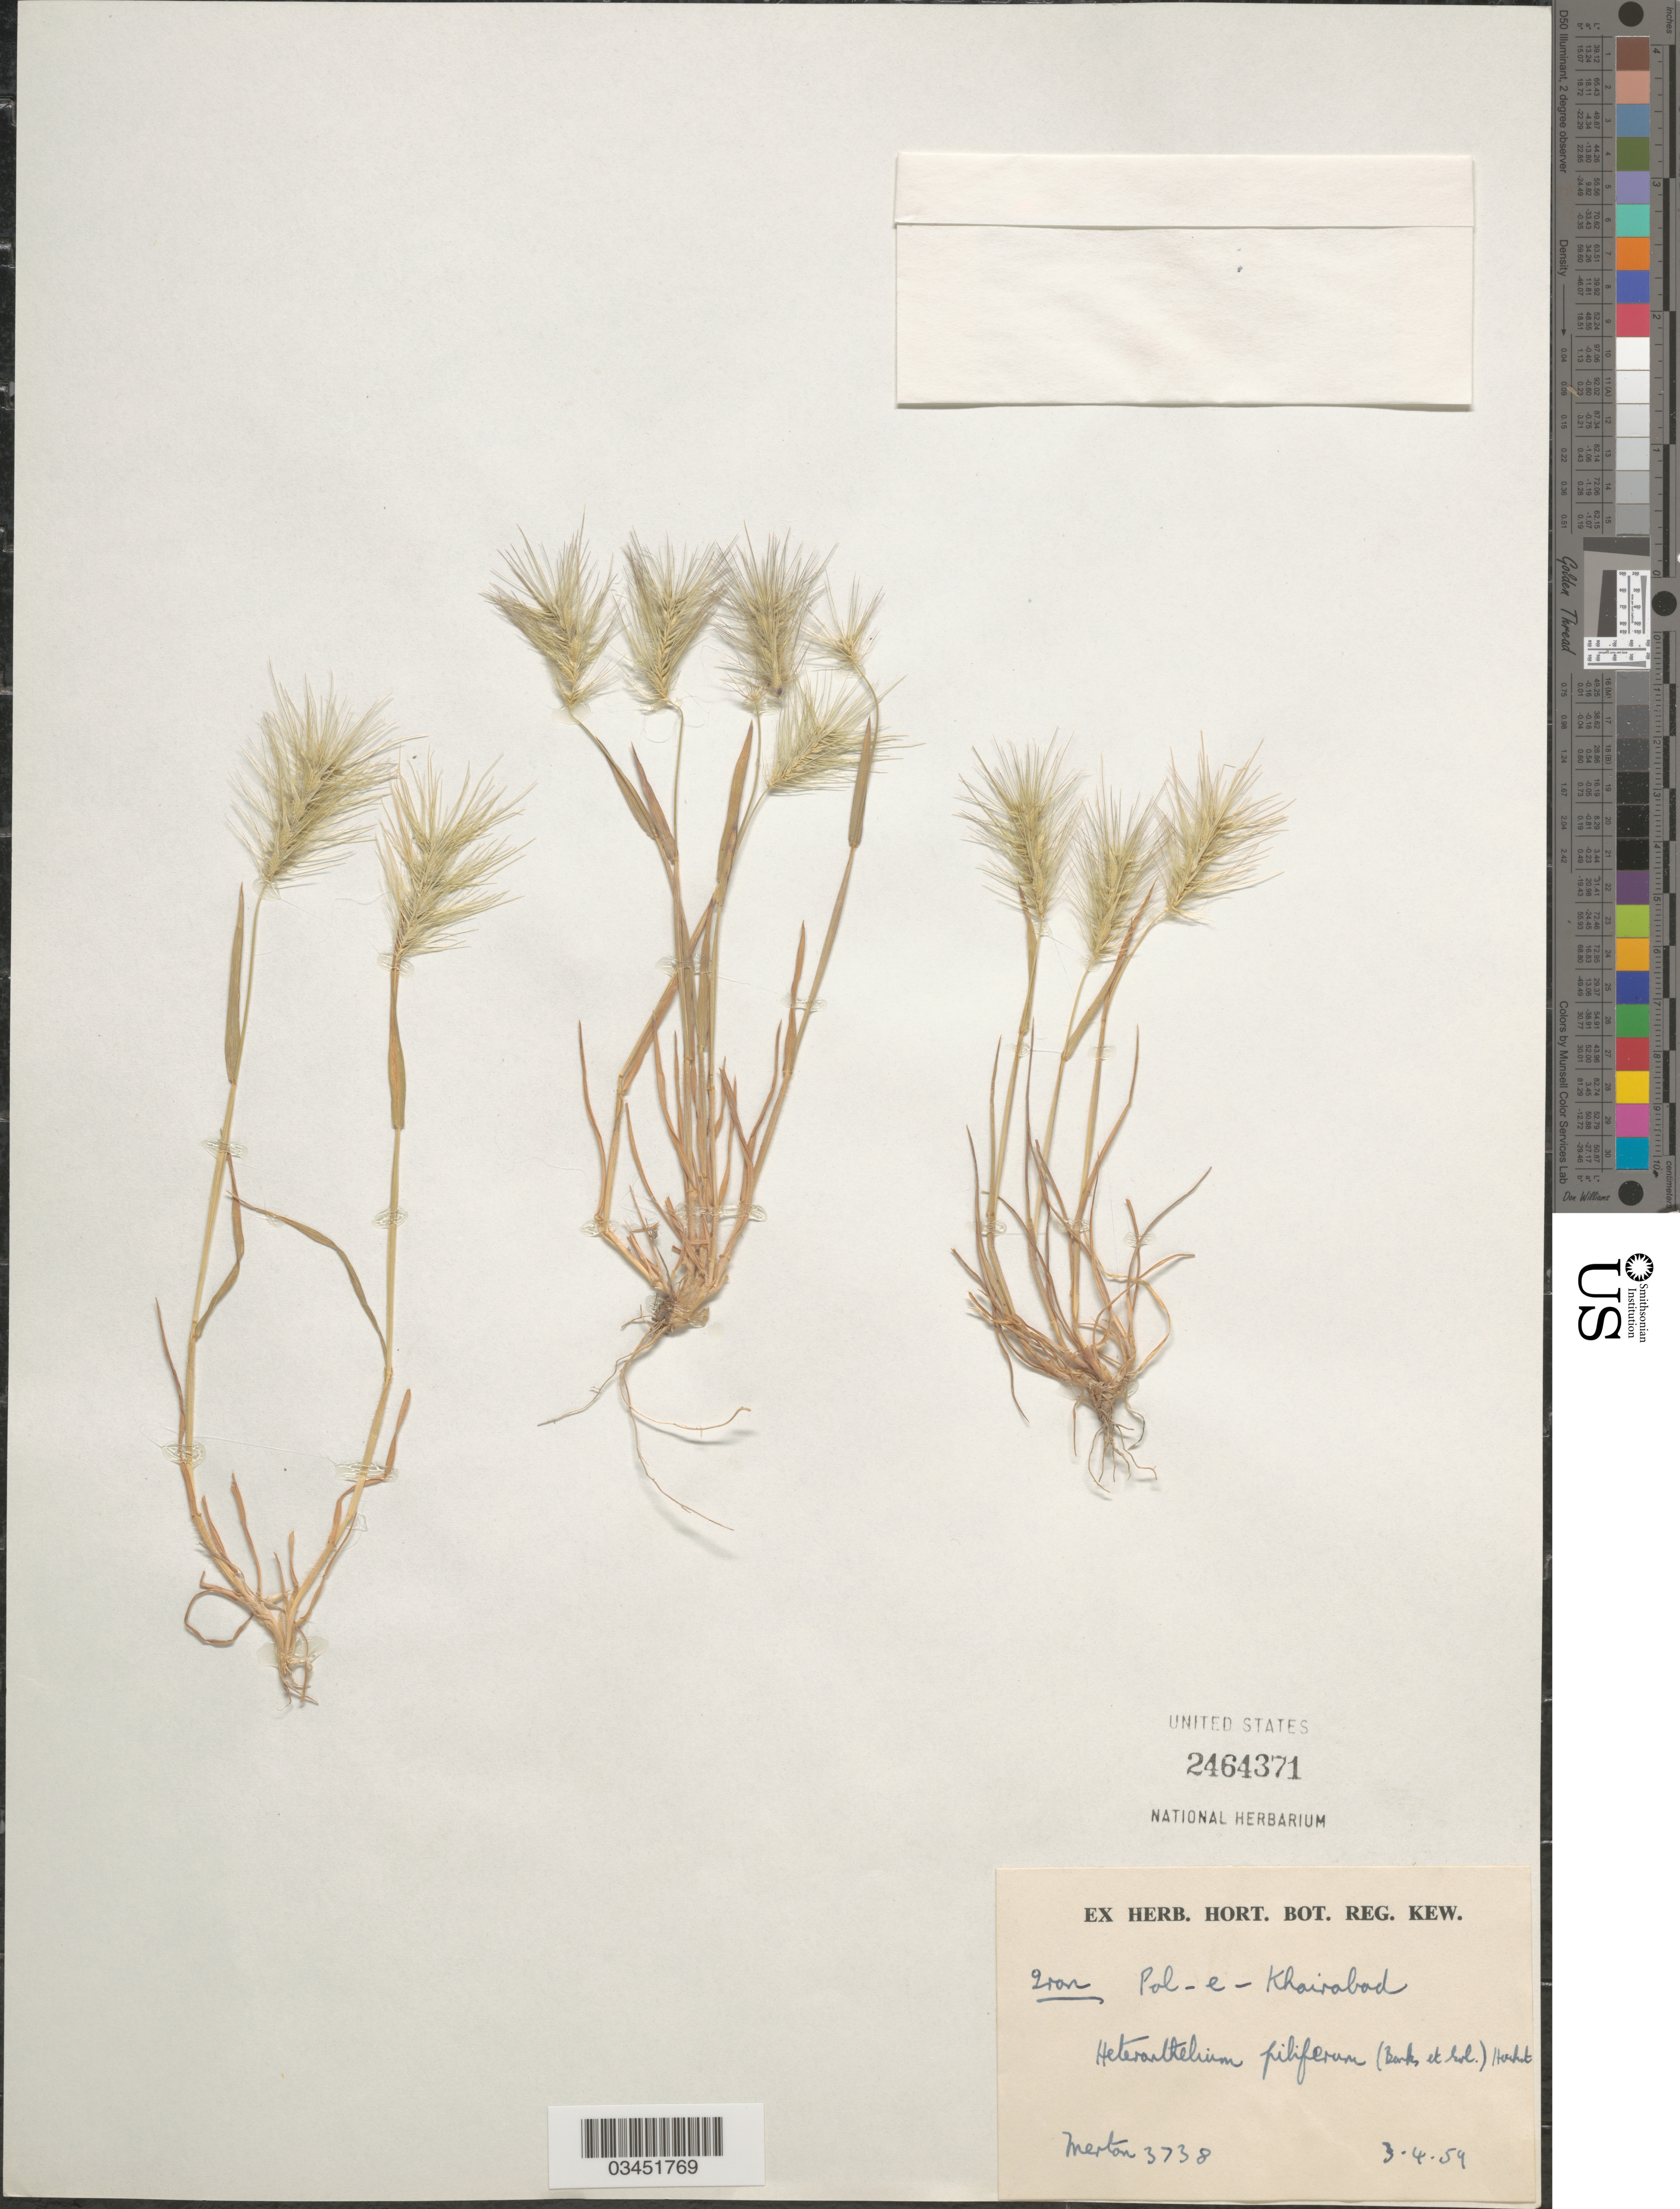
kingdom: Plantae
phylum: Tracheophyta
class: Liliopsida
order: Poales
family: Poaceae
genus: Heteranthelium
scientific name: Heteranthelium piliferum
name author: (Sol.) Hochst.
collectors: Merton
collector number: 3738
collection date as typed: Transcribed d/m/y: 3/4/59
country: Iran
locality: Pol-e-Khairabad.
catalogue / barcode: US 2464371